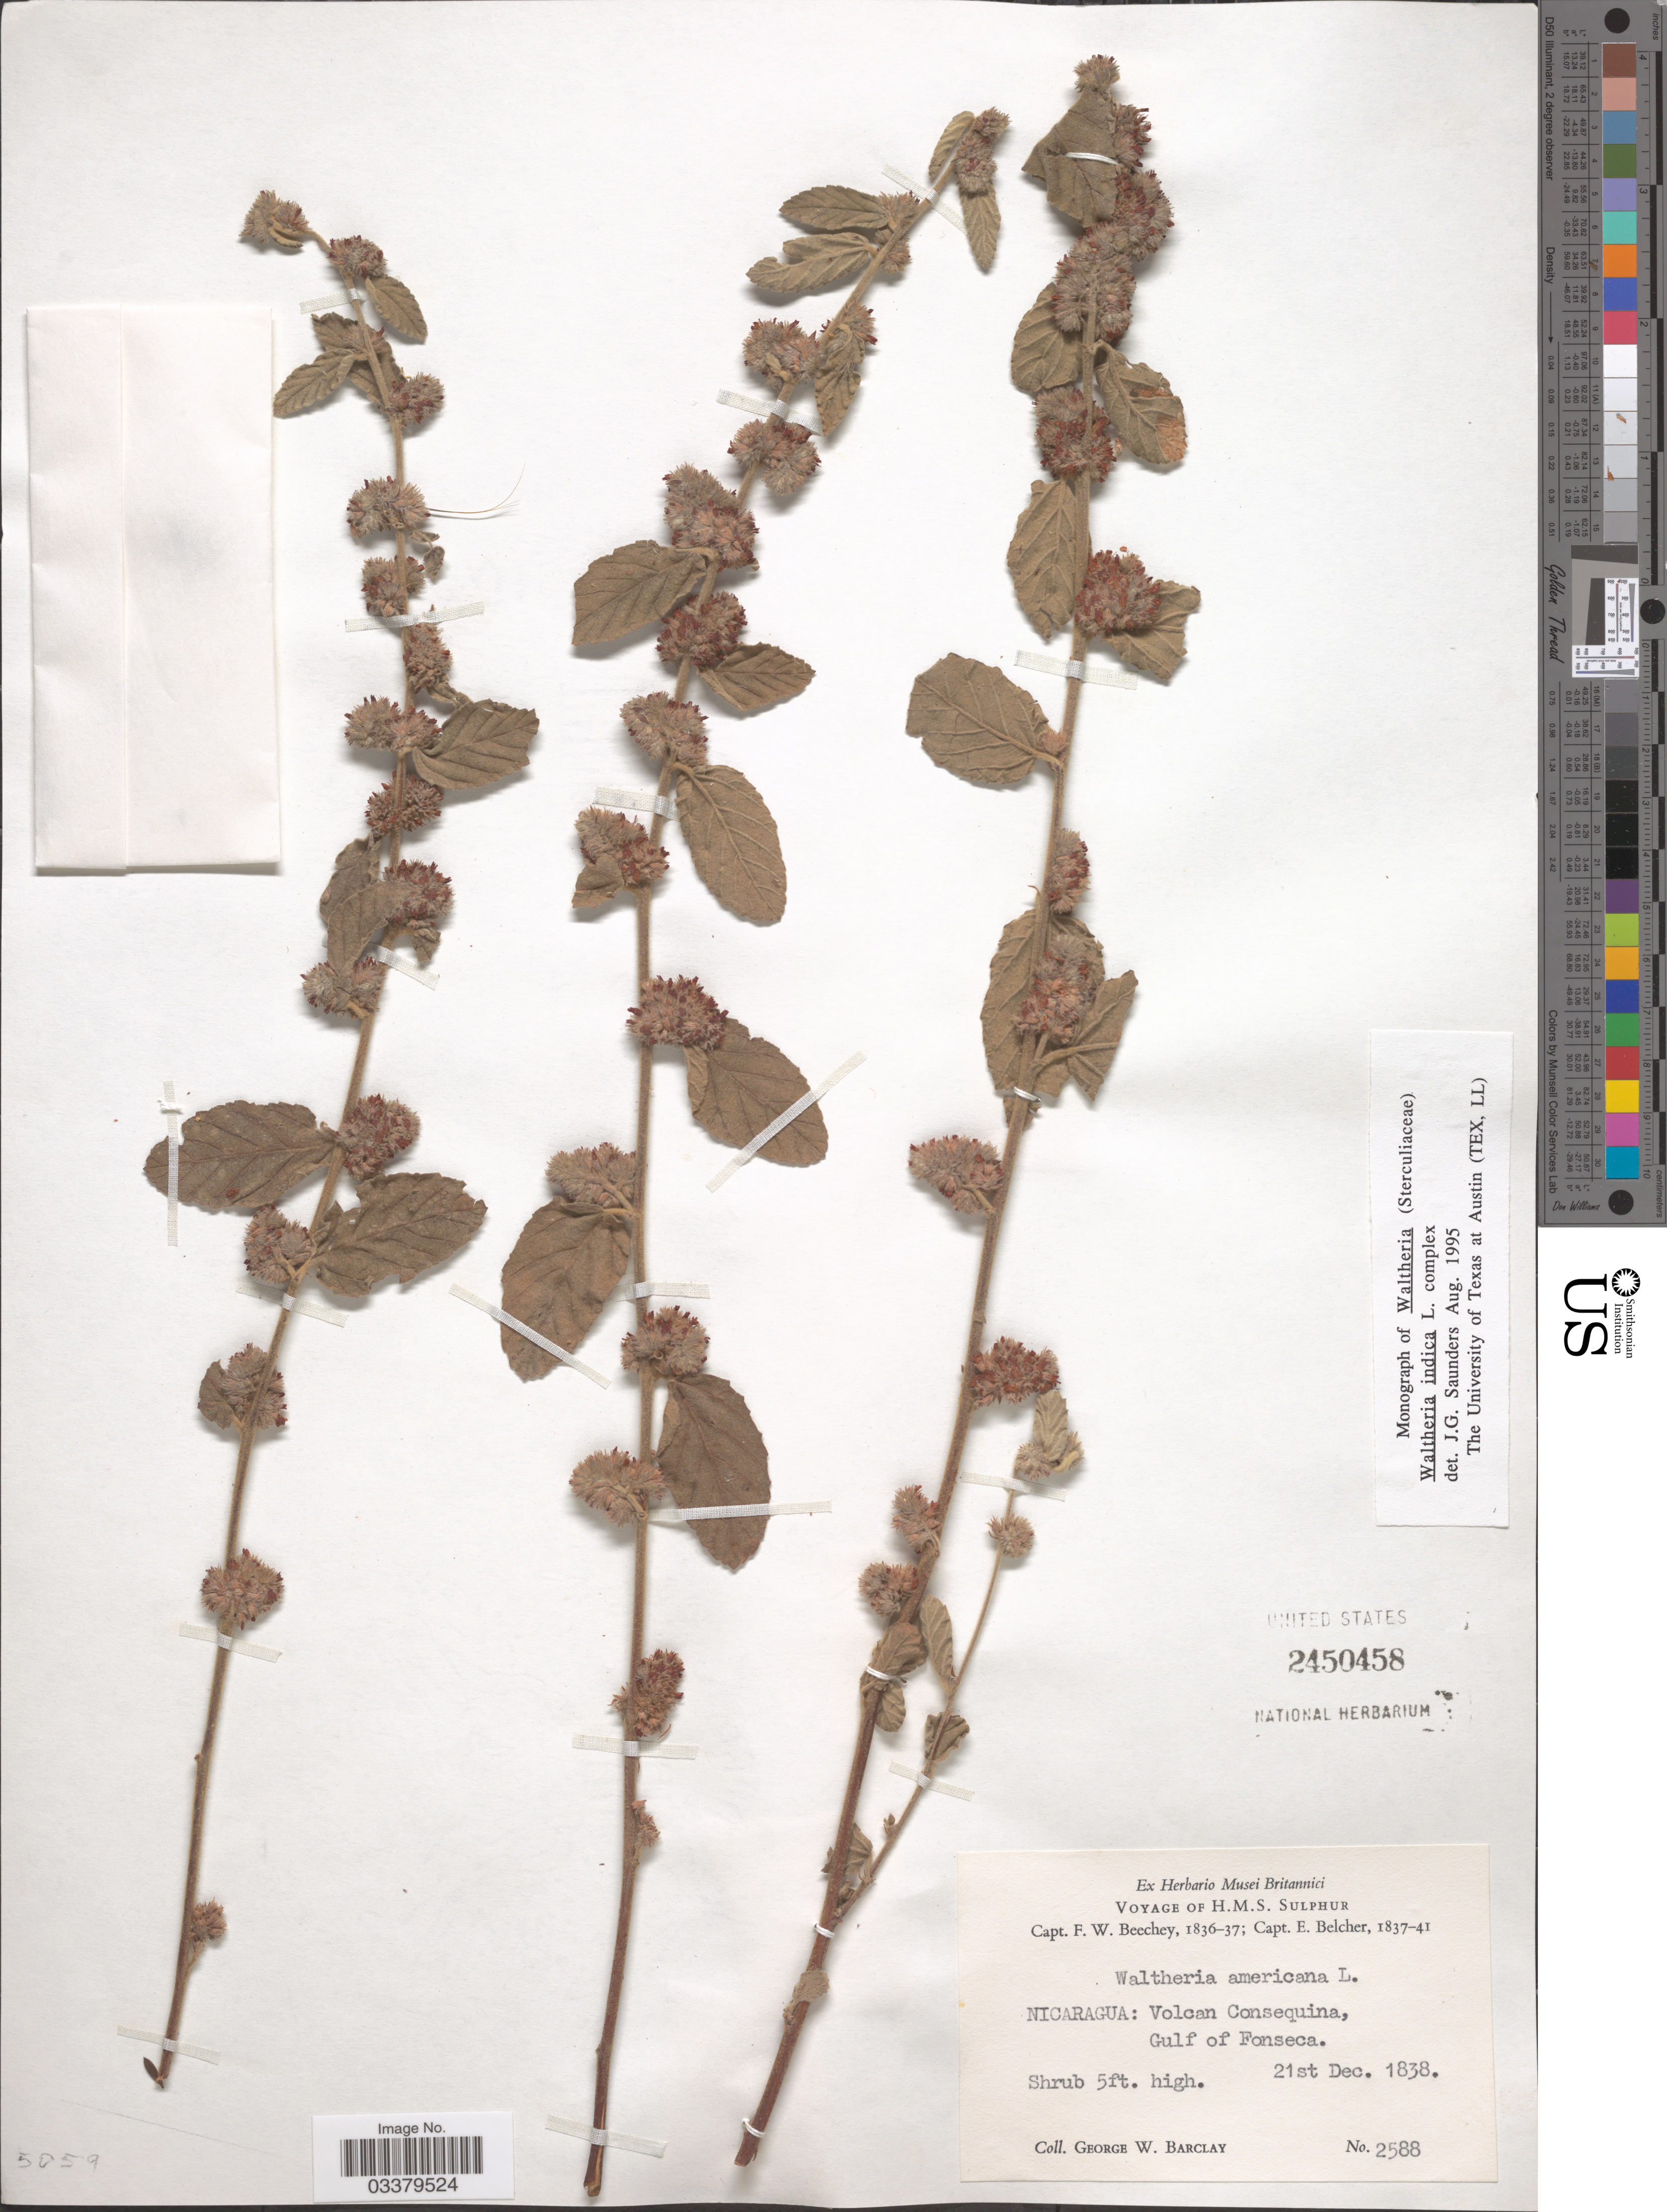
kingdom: Plantae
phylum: Tracheophyta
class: Magnoliopsida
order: Malvales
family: Malvaceae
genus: Waltheria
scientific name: Waltheria indica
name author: L.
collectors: G. W. Barclay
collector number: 2588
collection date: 1838-12-21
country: Nicaragua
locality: Volcan Consequina, Gulf of Fonseca.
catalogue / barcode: US 2450458